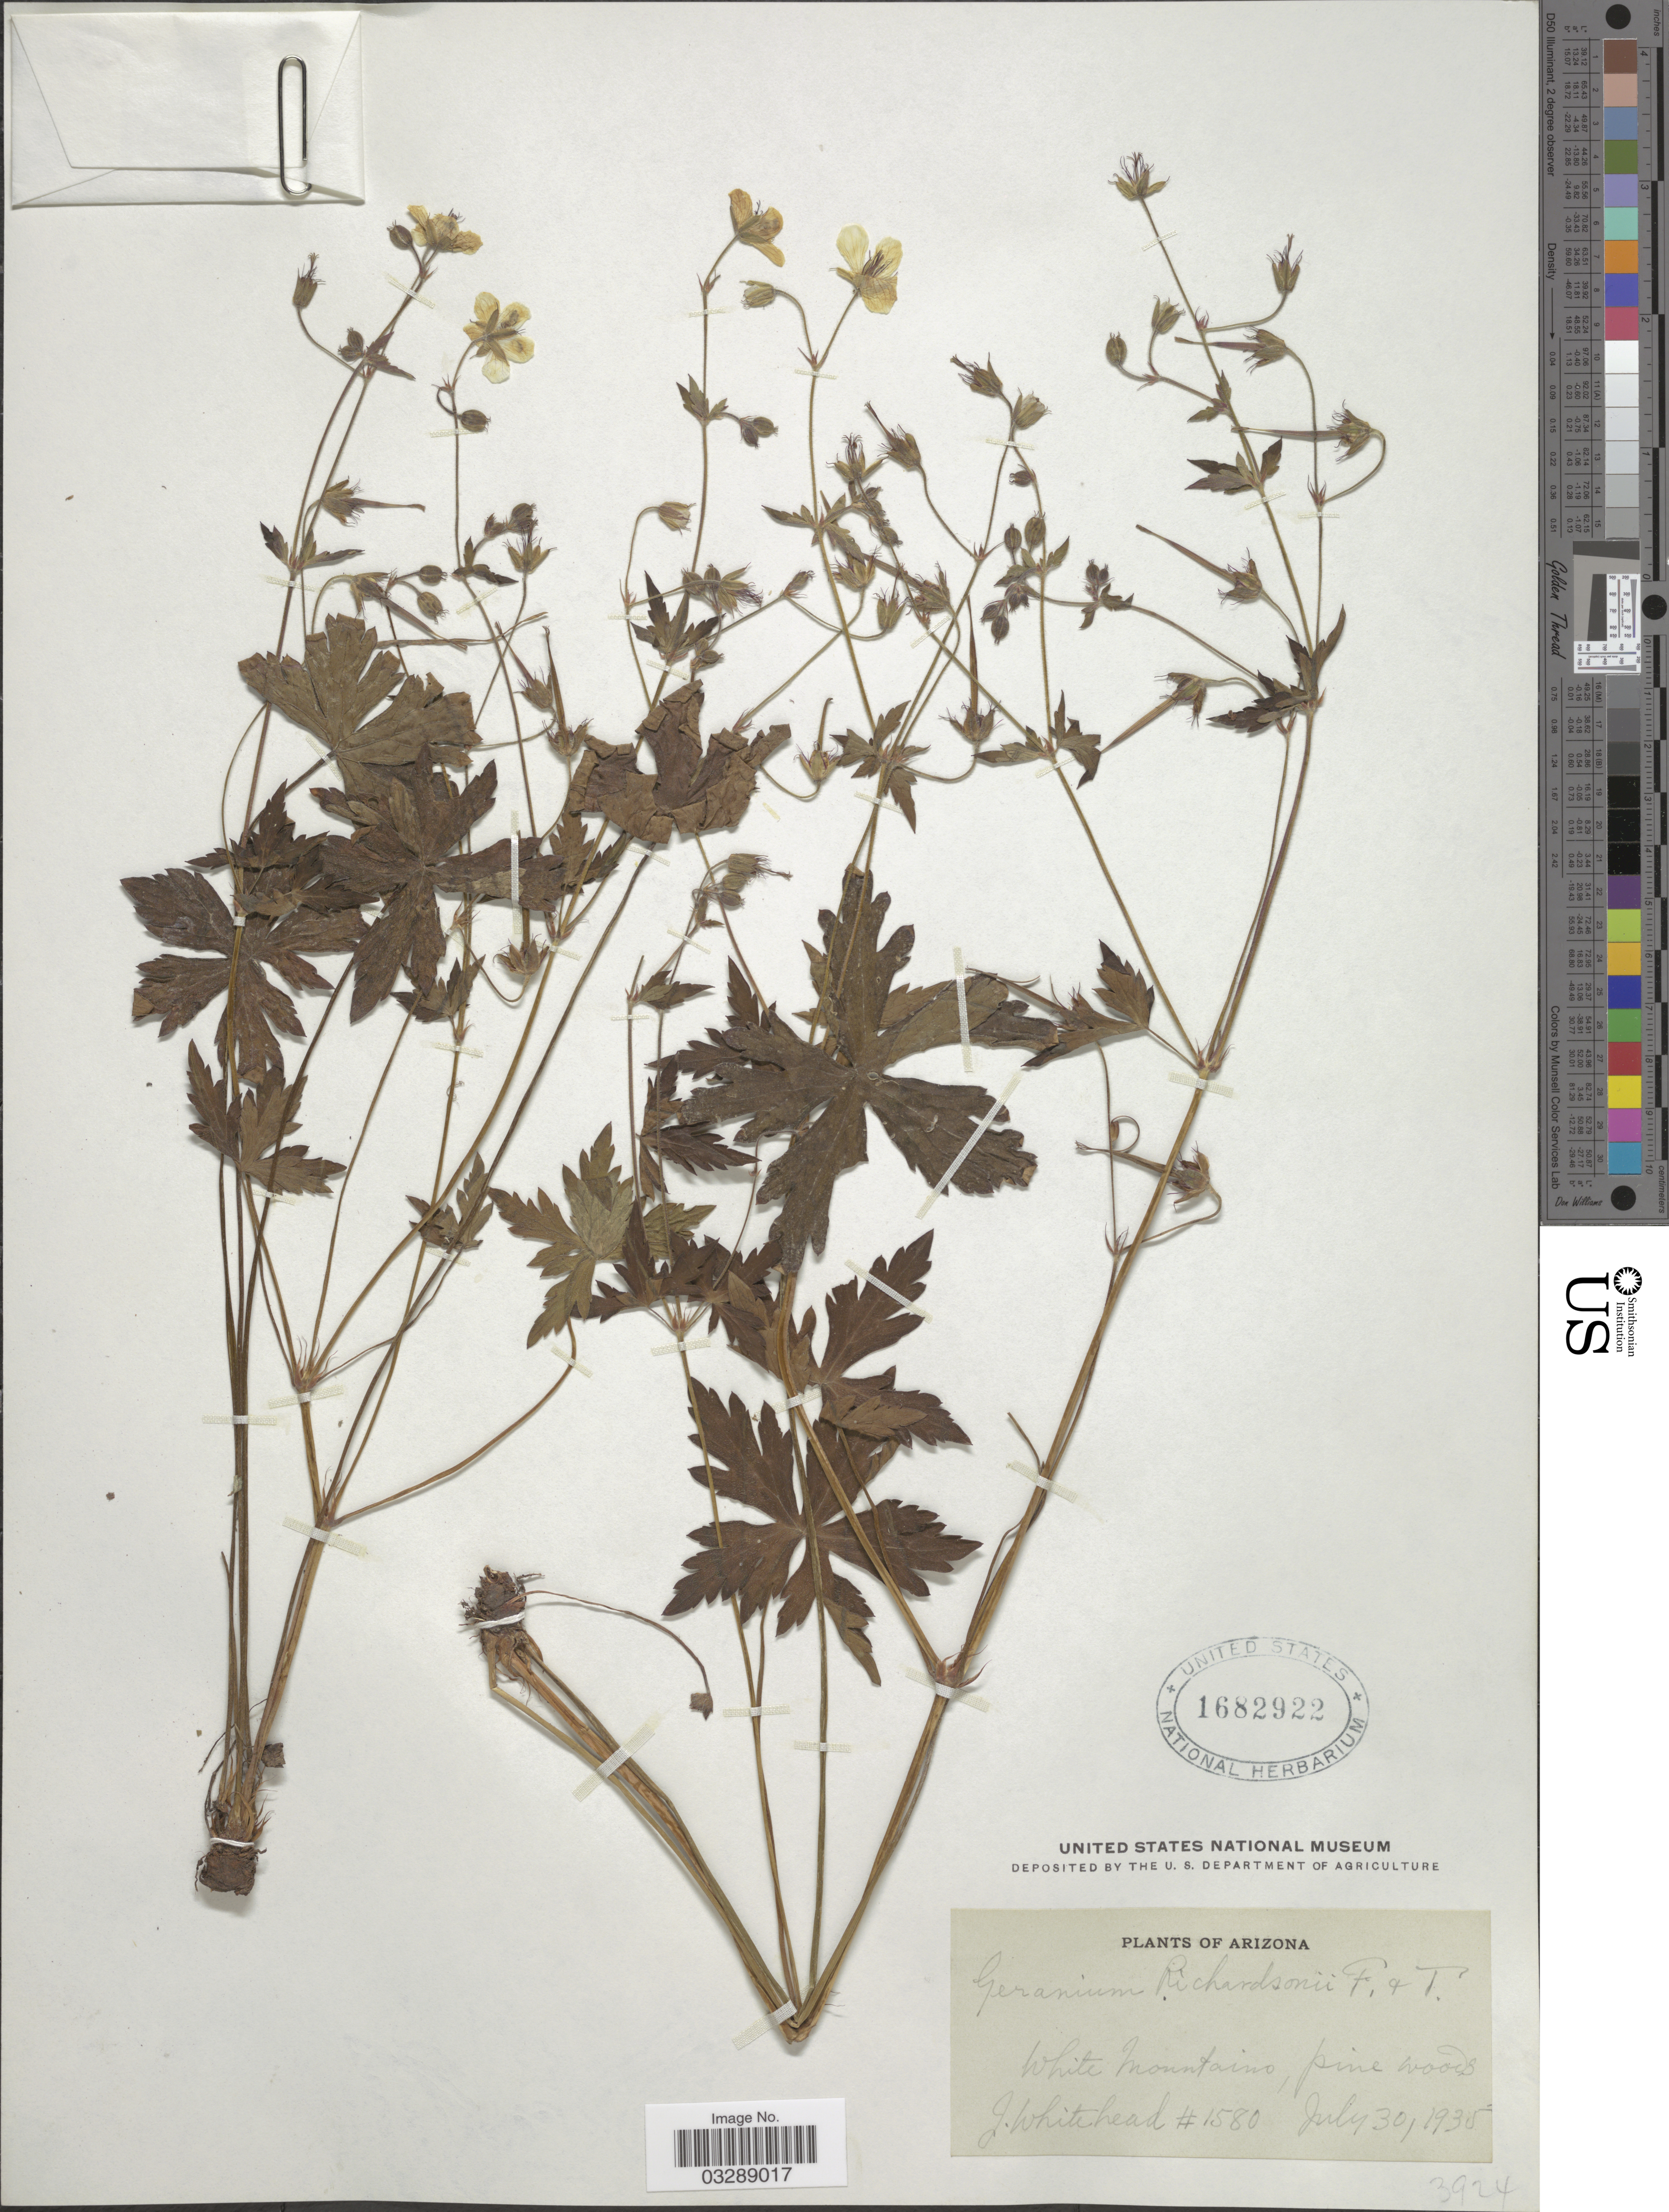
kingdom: Plantae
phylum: Tracheophyta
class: Magnoliopsida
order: Geraniales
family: Geraniaceae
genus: Geranium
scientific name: Geranium richardsonii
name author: Fisch. & Trautv.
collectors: J. Whitehead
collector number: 1580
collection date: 1935-07-30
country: United States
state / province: Arizona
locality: White Mountains, pine woods.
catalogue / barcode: US 1682922